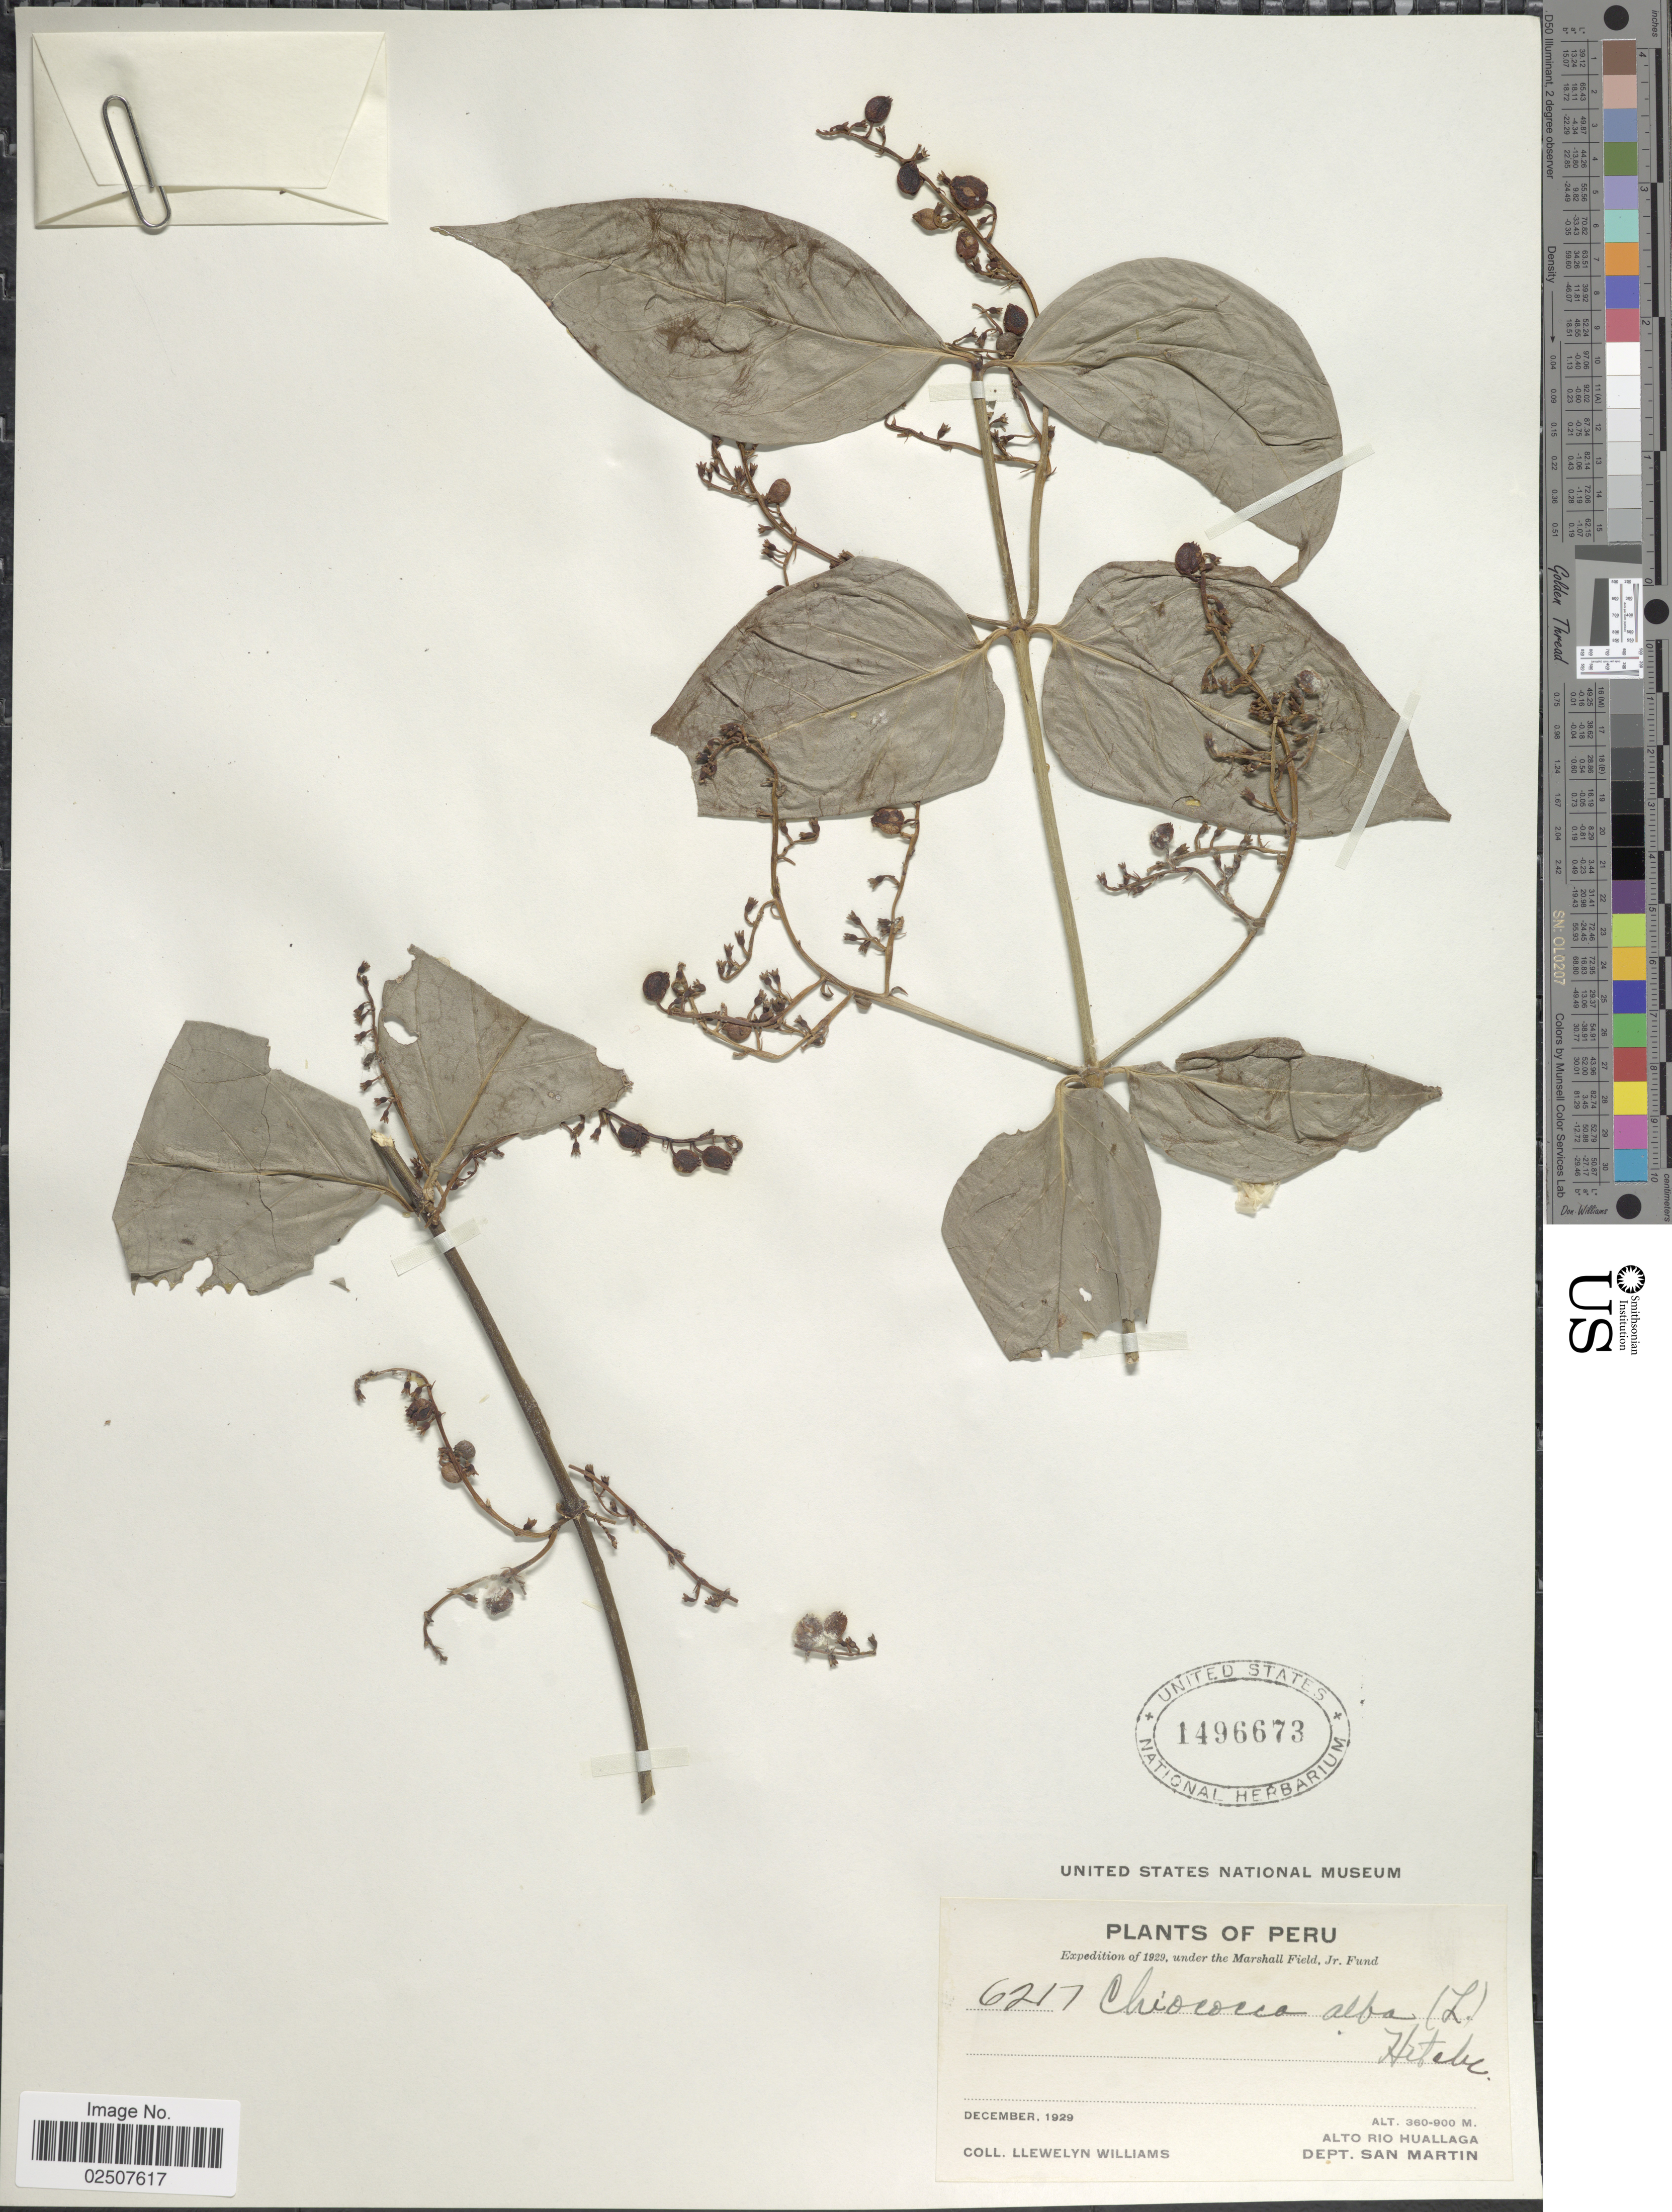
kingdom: Plantae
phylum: Tracheophyta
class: Magnoliopsida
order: Gentianales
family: Rubiaceae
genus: Chiococca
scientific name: Chiococca alba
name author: (L.) Hitchc.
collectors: Ll. Williams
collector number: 6217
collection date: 1929-12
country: Peru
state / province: San Martín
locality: Alto Rio Huallaga, Dept. San Martin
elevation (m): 360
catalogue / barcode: US 1496673